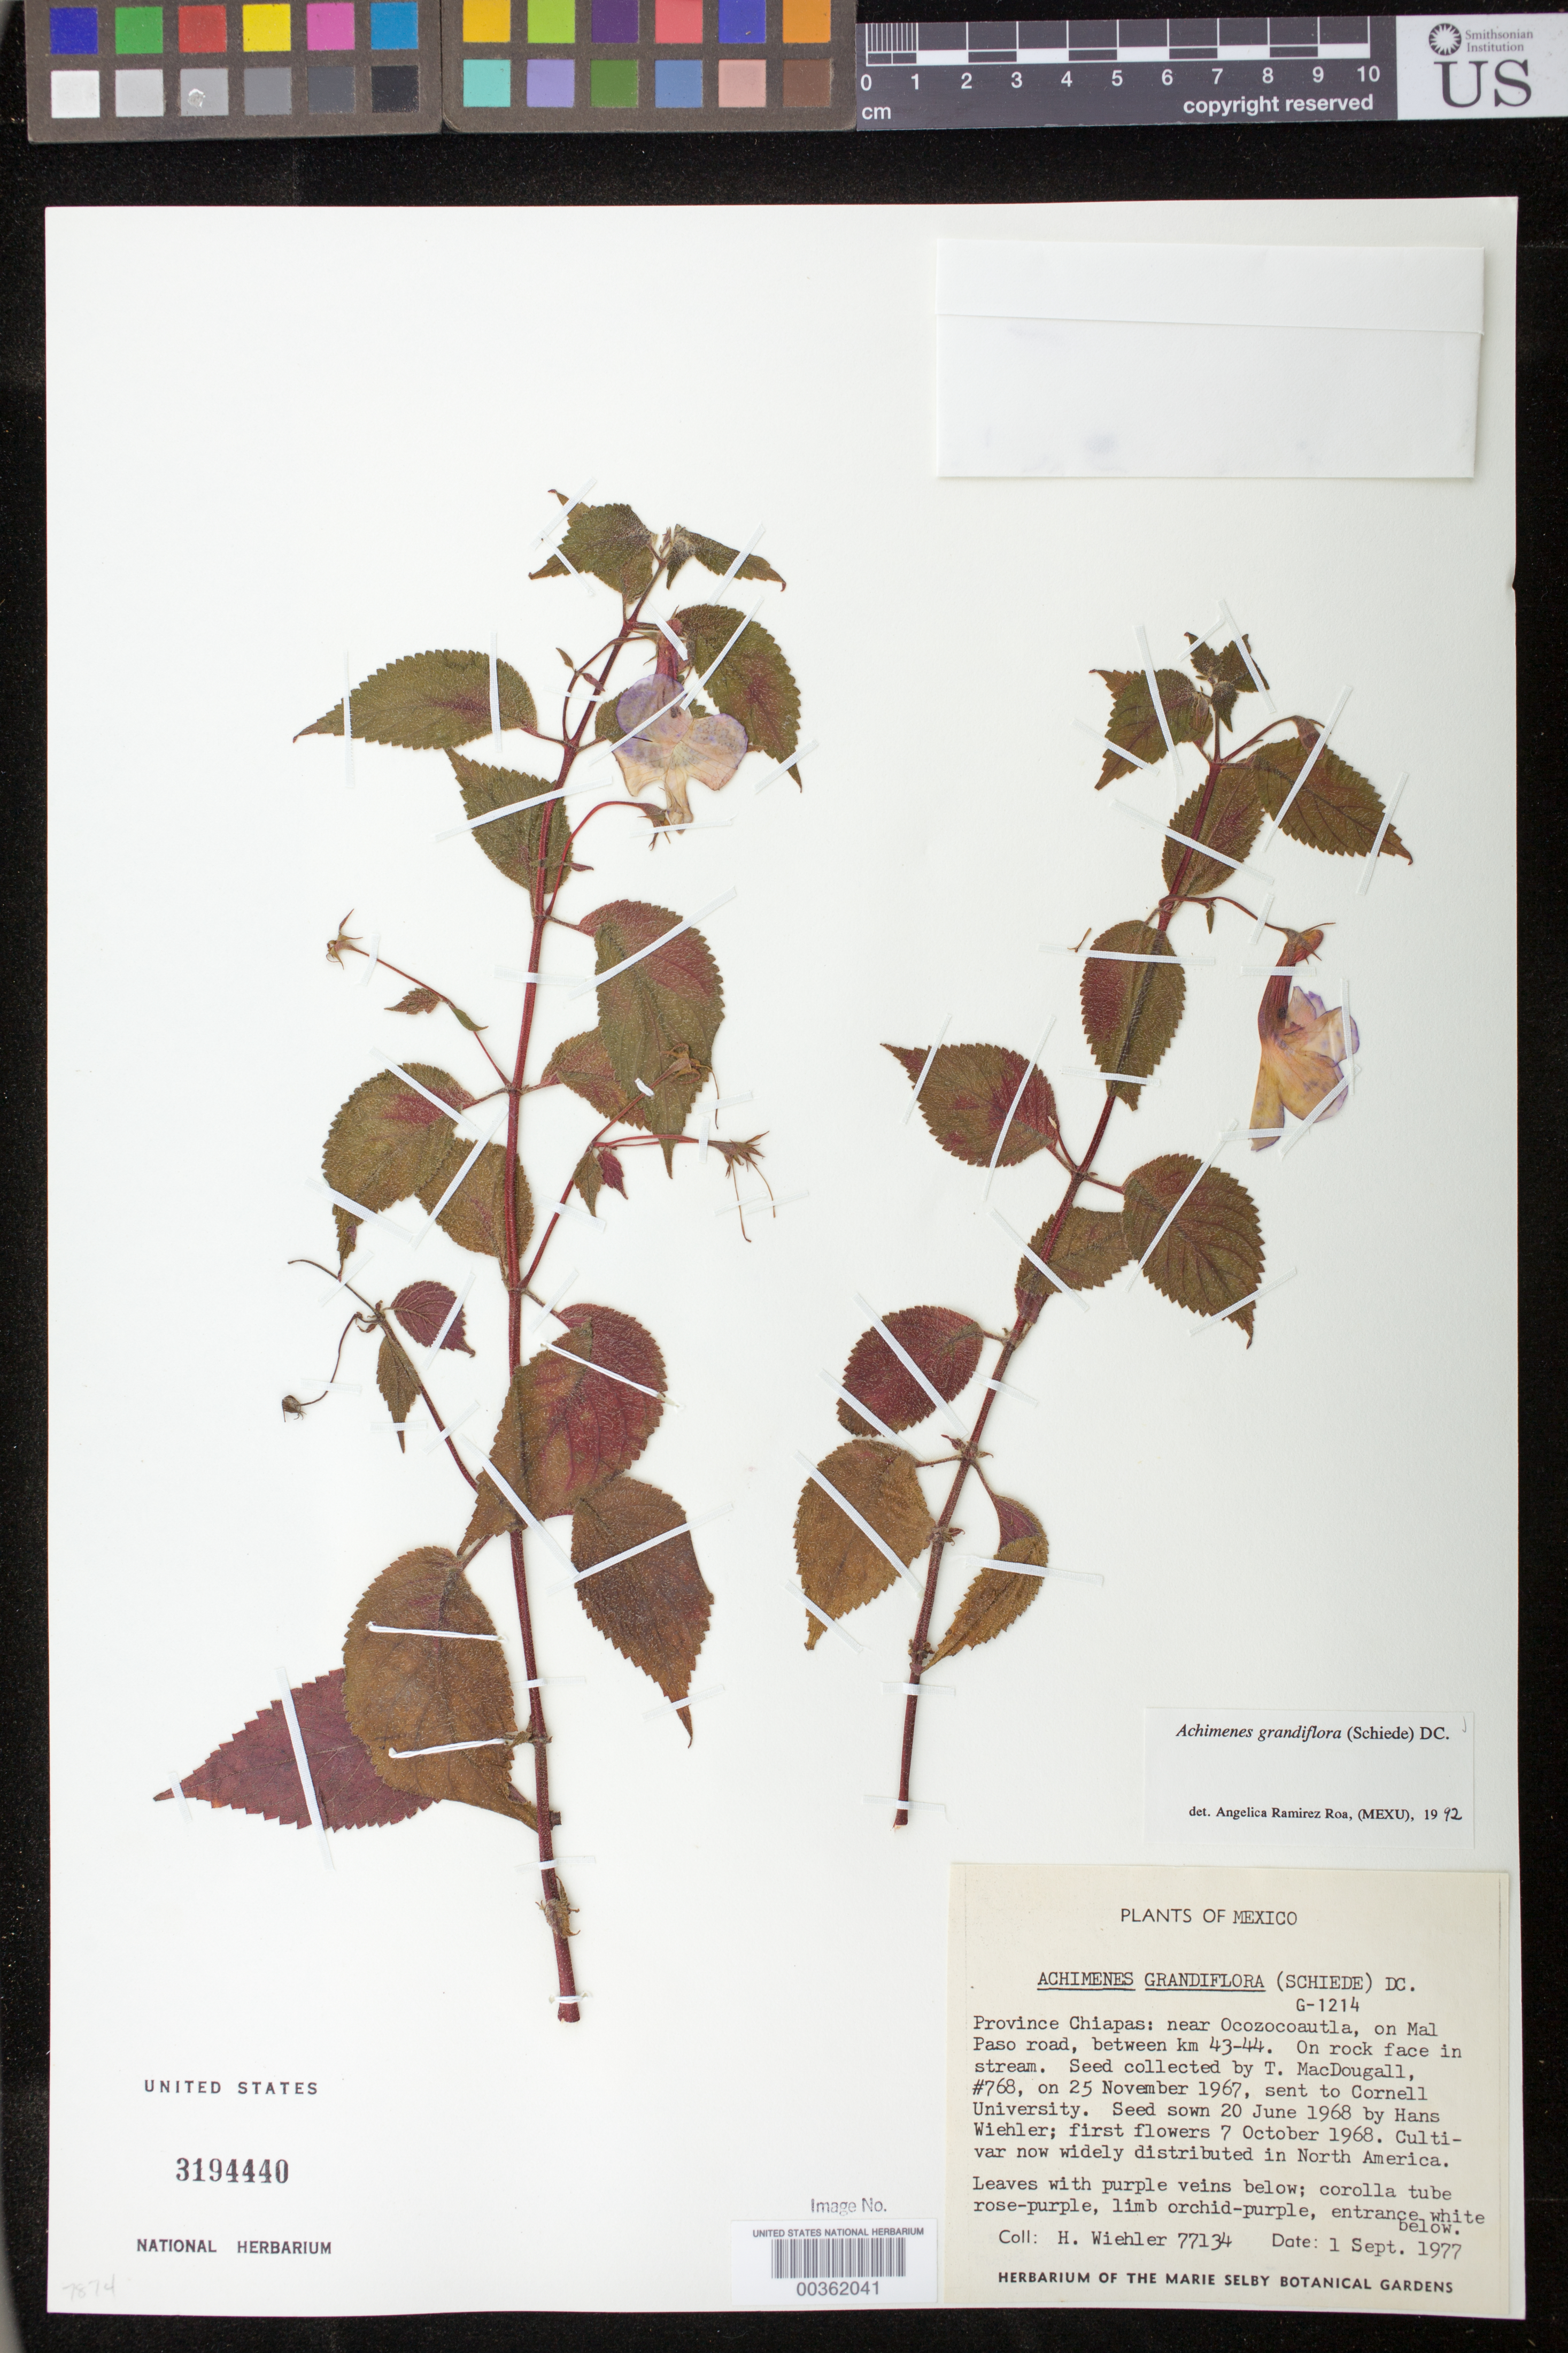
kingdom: Plantae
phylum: Tracheophyta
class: Magnoliopsida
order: Lamiales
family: Gesneriaceae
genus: Achimenes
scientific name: Achimenes grandiflora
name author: (Schiede) DC.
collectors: H. J. Wiehler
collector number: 77134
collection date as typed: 01 Sep 1977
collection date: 1977-09-01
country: Mexico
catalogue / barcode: US 3194440